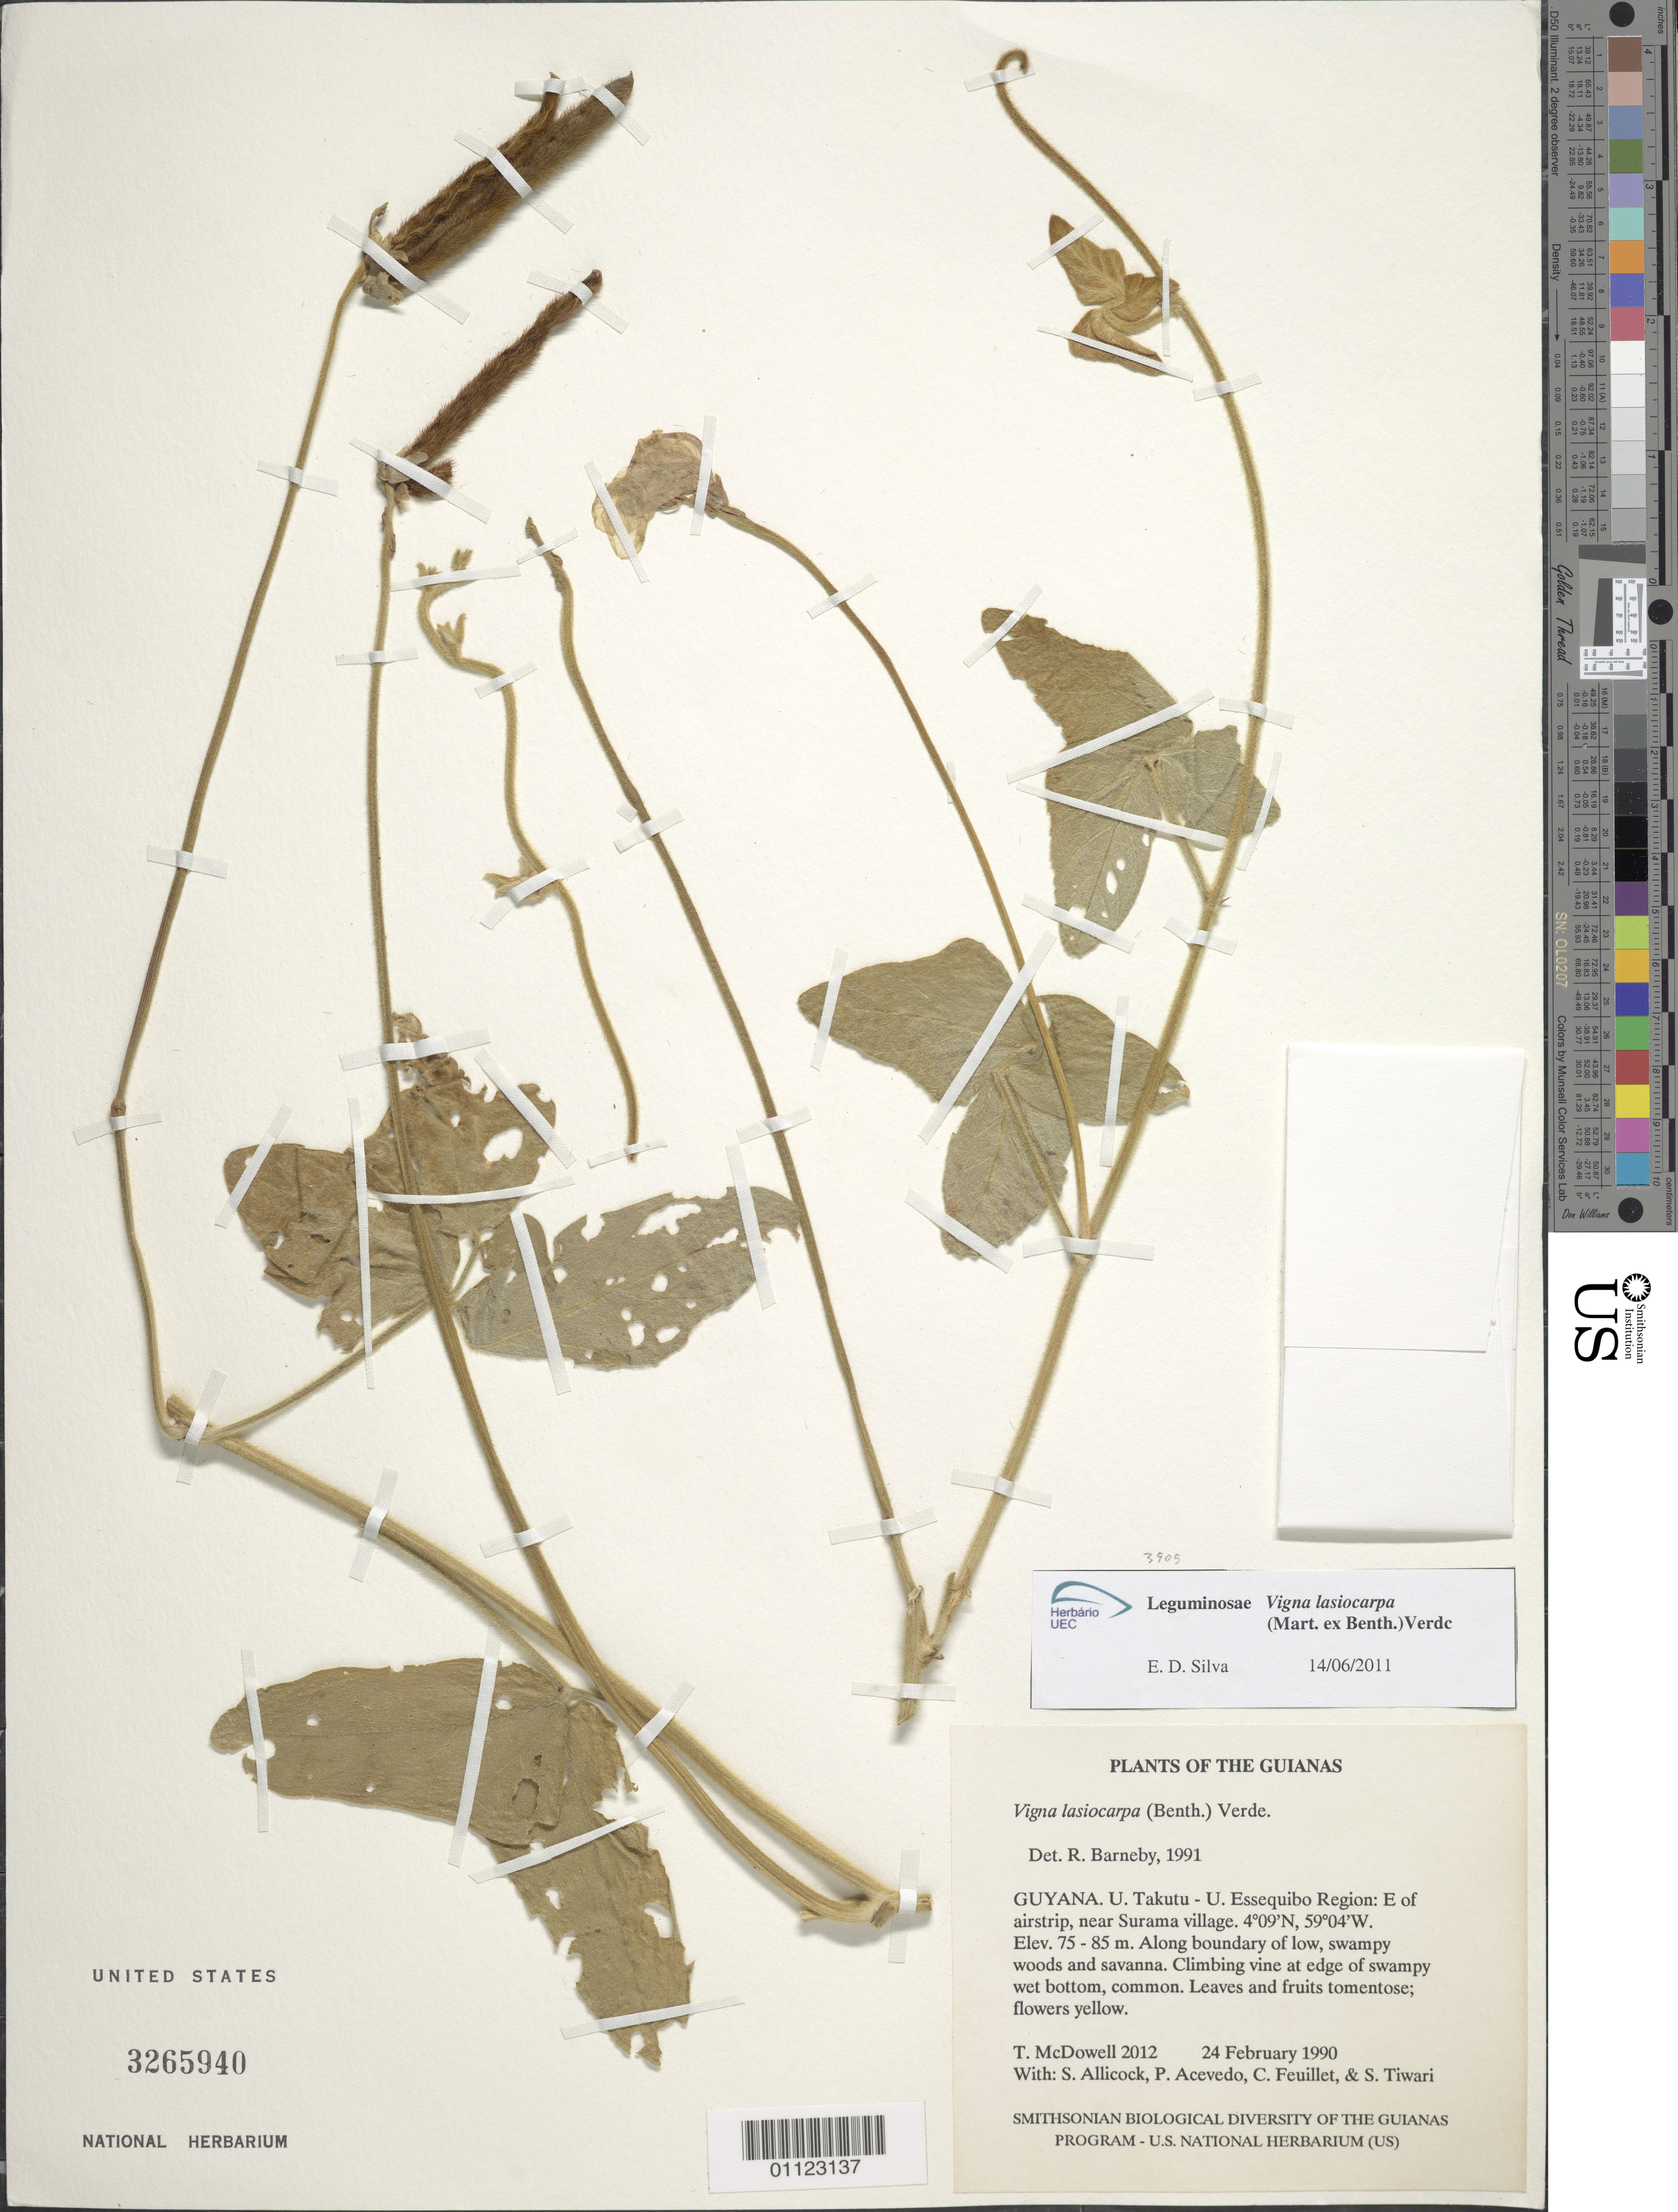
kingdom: Plantae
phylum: Tracheophyta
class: Magnoliopsida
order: Fabales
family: Fabaceae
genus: Vigna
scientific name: Vigna lasiocarpa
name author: (Benth.) Verdc.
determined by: Barneby, Rupert C., (NY)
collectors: T. McDowell, S. Allicock, P. Acevedo-Rodr., C. Feuillet & S. Tiwari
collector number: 2012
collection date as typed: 24 February 1990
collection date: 1990-02-24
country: Guyana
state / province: U. Takutu-U. Essequibo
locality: E of airstrip, near Surama Village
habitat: Along boundary of low, swampy woods and savanna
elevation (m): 75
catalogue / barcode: US 3265940